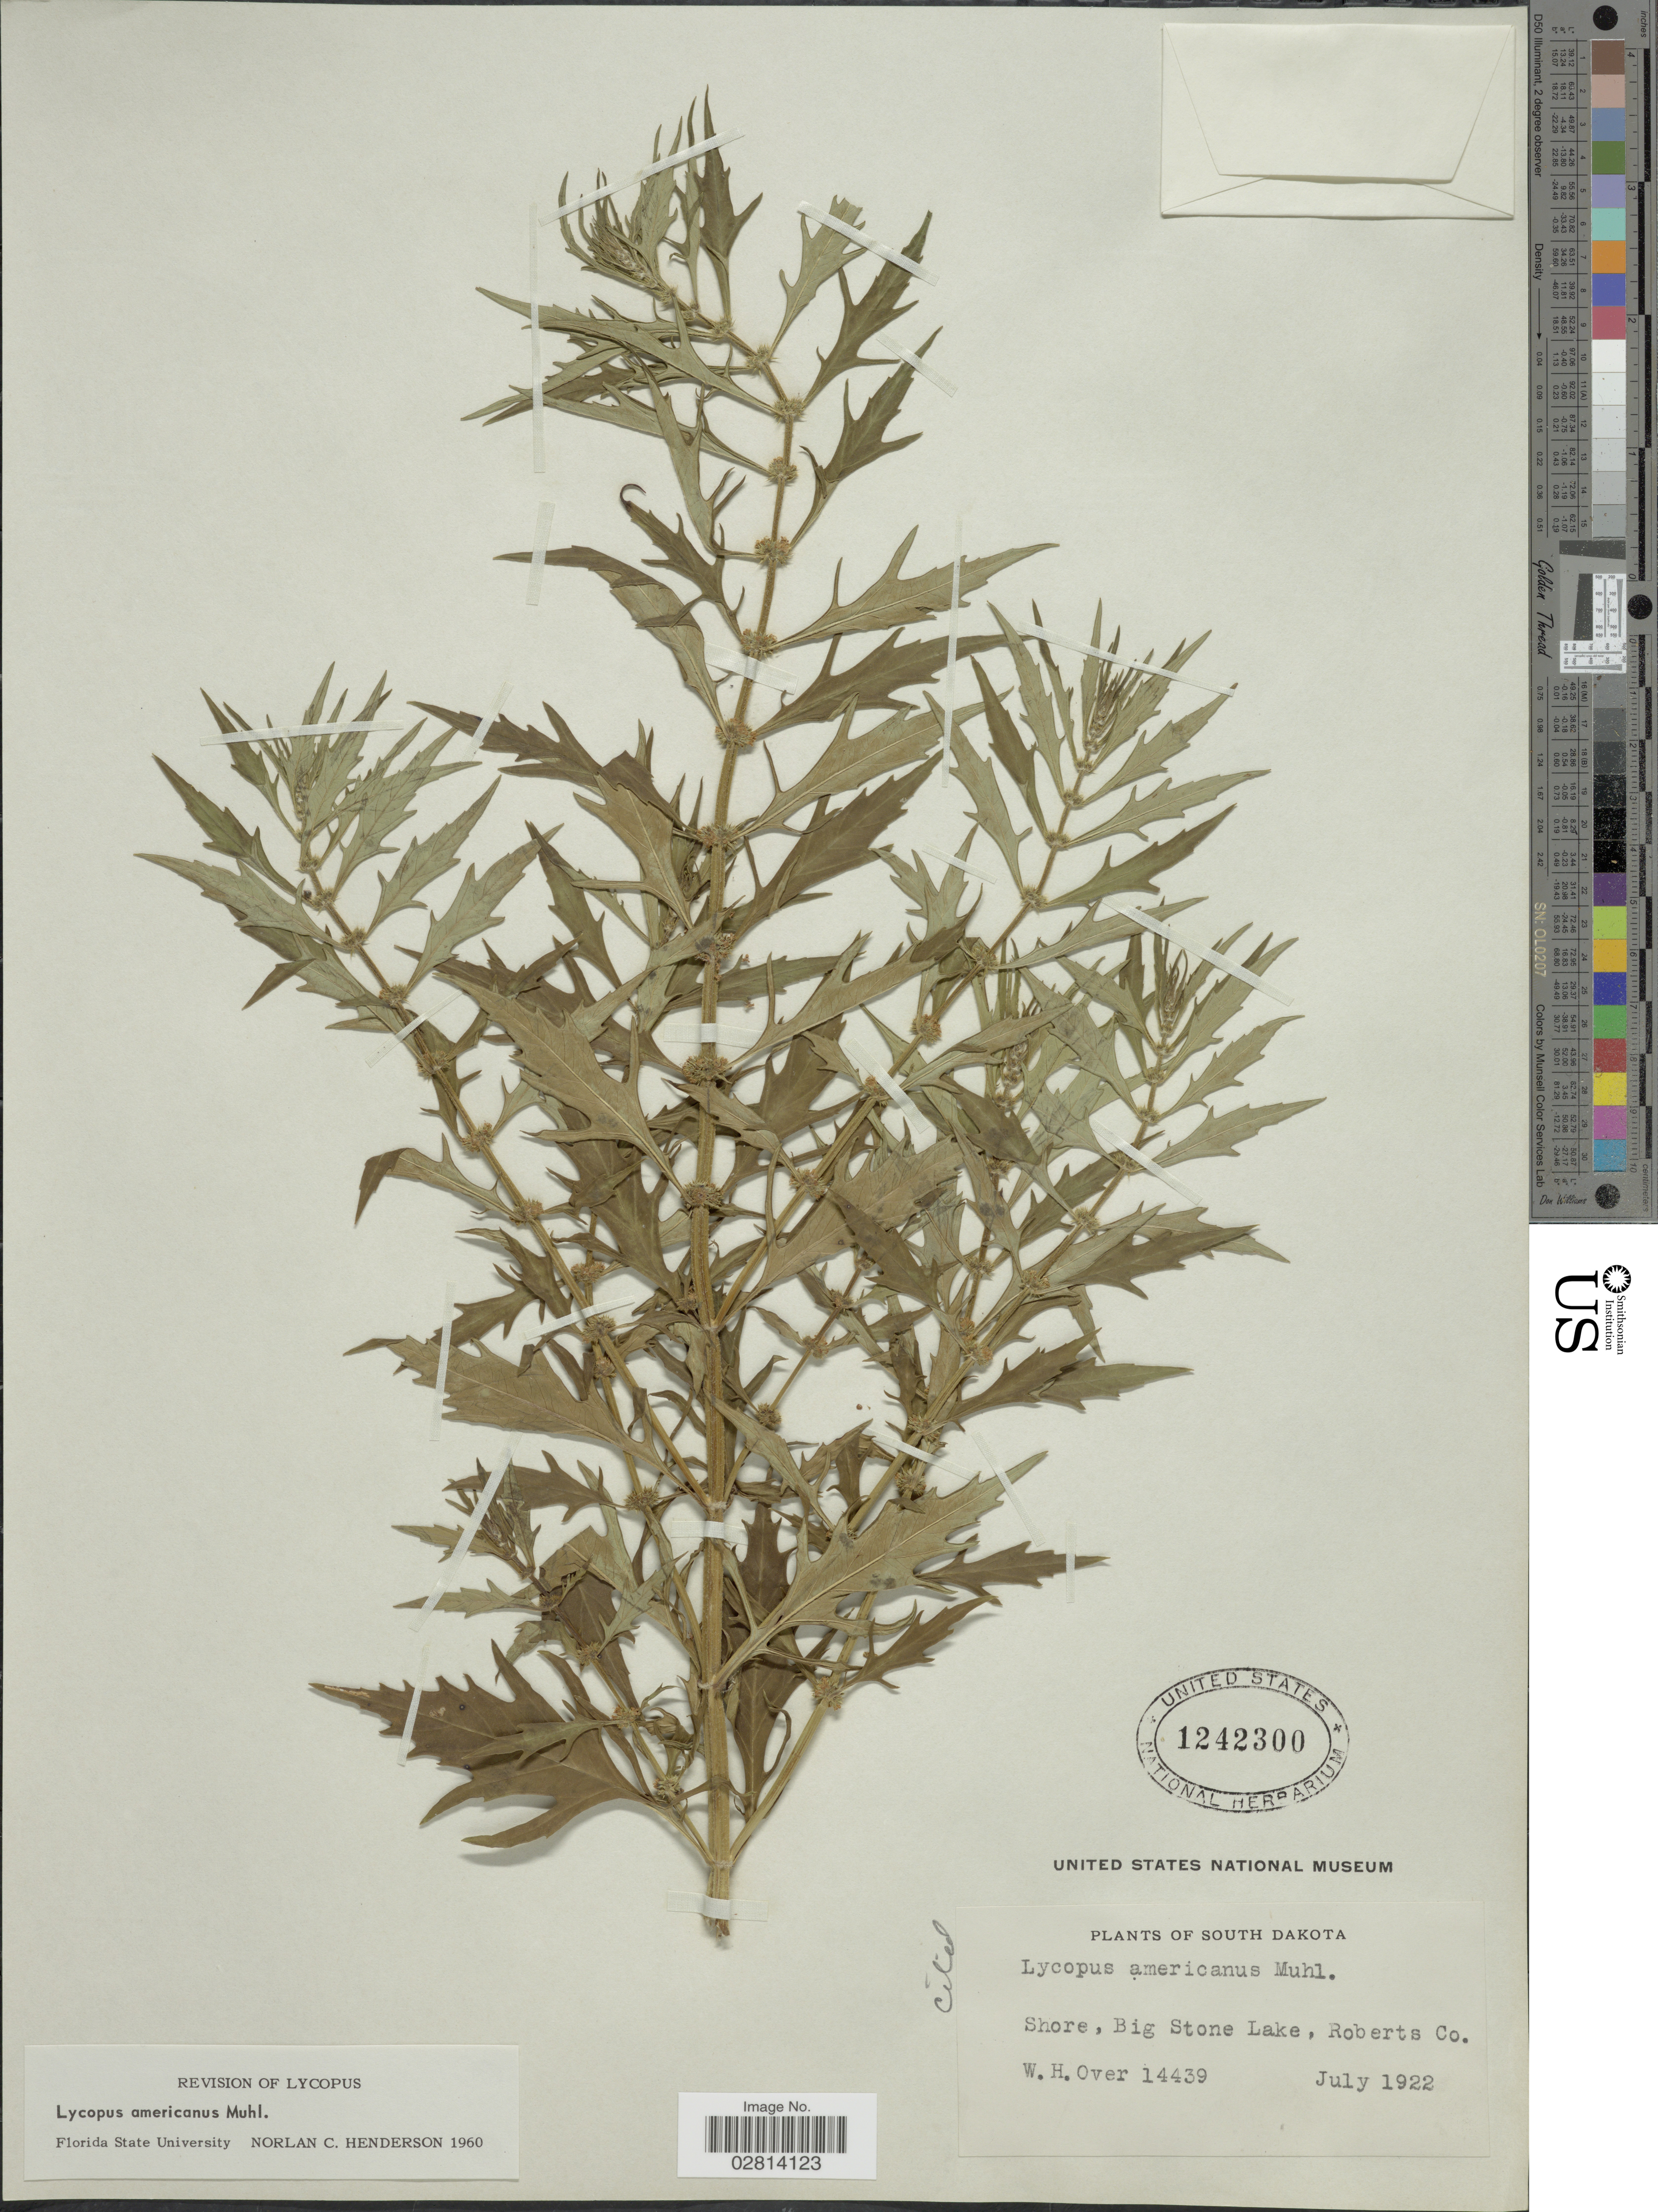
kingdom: Plantae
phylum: Tracheophyta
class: Magnoliopsida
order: Lamiales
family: Lamiaceae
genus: Lycopus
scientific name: Lycopus americanus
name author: Muhl. ex W.P.C. Barton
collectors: W. Over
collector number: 14439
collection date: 1922-07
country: United States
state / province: South Dakota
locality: Shore, Big Stone Lake, Roberts Co.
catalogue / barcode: US 1242300